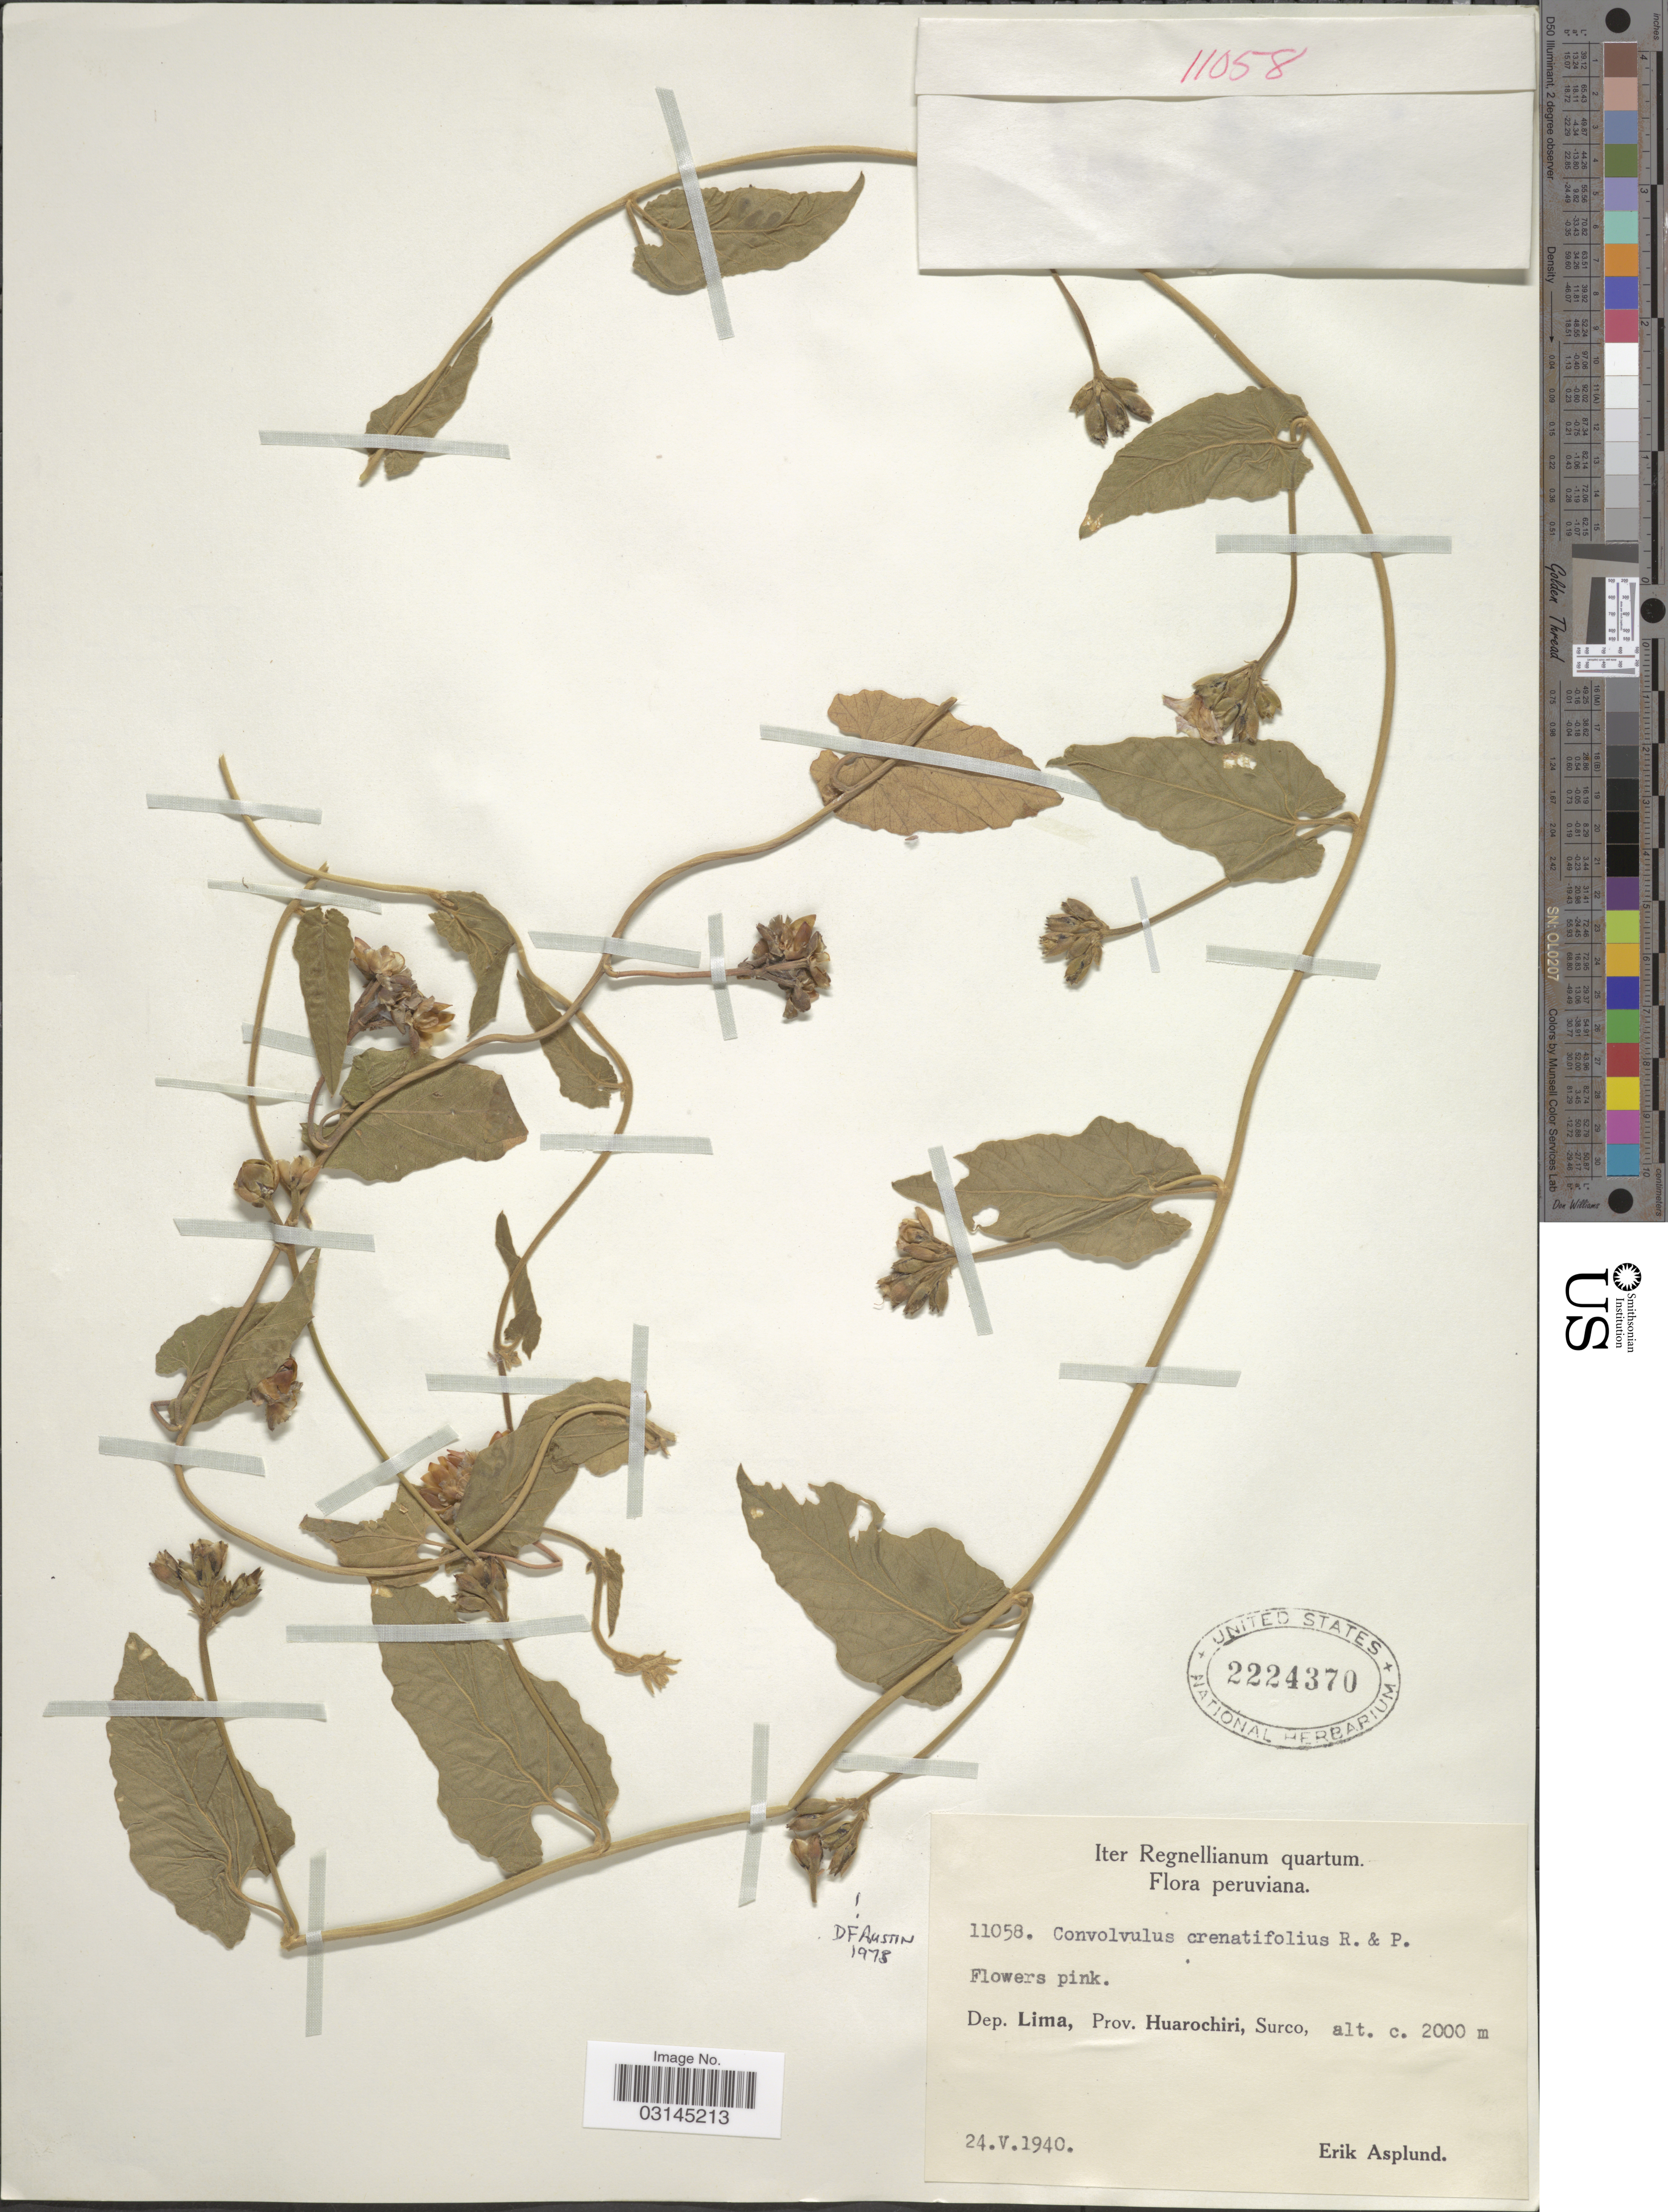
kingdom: Plantae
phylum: Tracheophyta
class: Magnoliopsida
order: Solanales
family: Convolvulaceae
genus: Convolvulus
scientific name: Convolvulus crenatifolius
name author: Ruiz & Pav.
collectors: E. Asplund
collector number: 11058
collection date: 1940-05-24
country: Peru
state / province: Lima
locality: Dep. Lima, Prov. Huarochiri, Surco.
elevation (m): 2000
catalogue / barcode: US 2224370